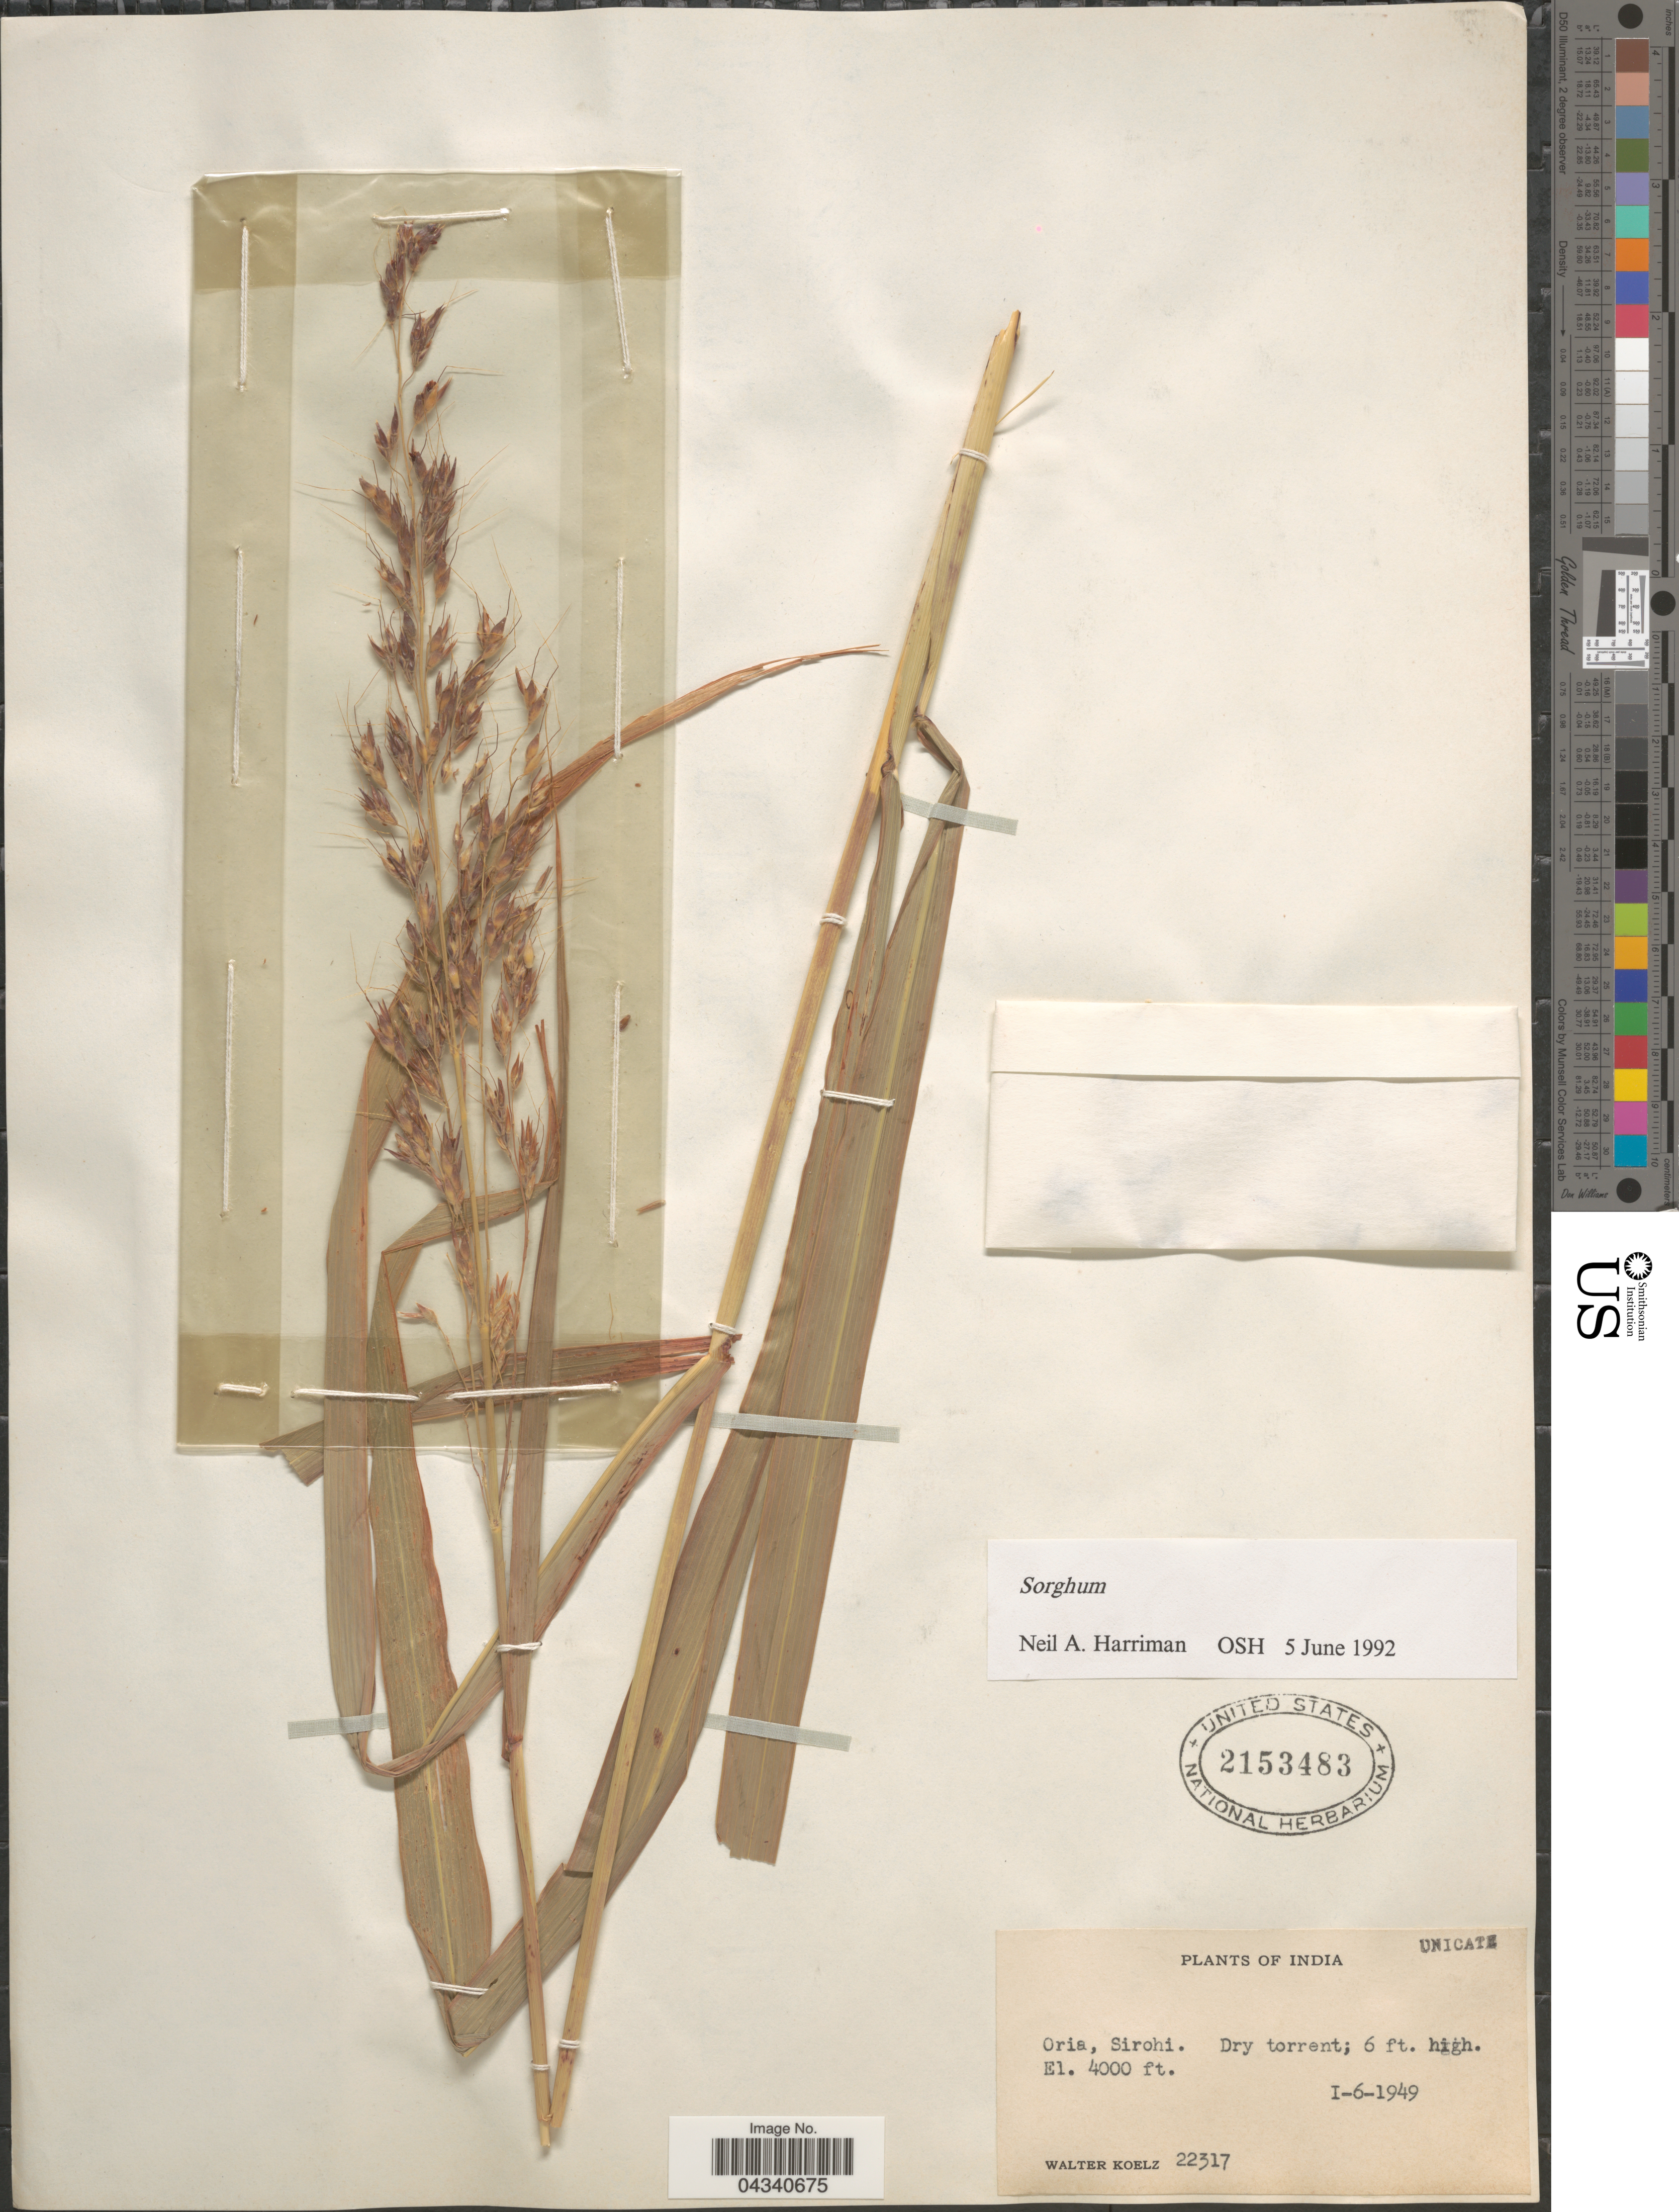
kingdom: Plantae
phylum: Tracheophyta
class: Liliopsida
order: Poales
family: Poaceae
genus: Sorghum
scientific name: Sorghum sp.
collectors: W. N. Koelz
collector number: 22317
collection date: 1949-01-06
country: India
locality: Oria, Sirohi.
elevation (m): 1219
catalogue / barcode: US 2153483